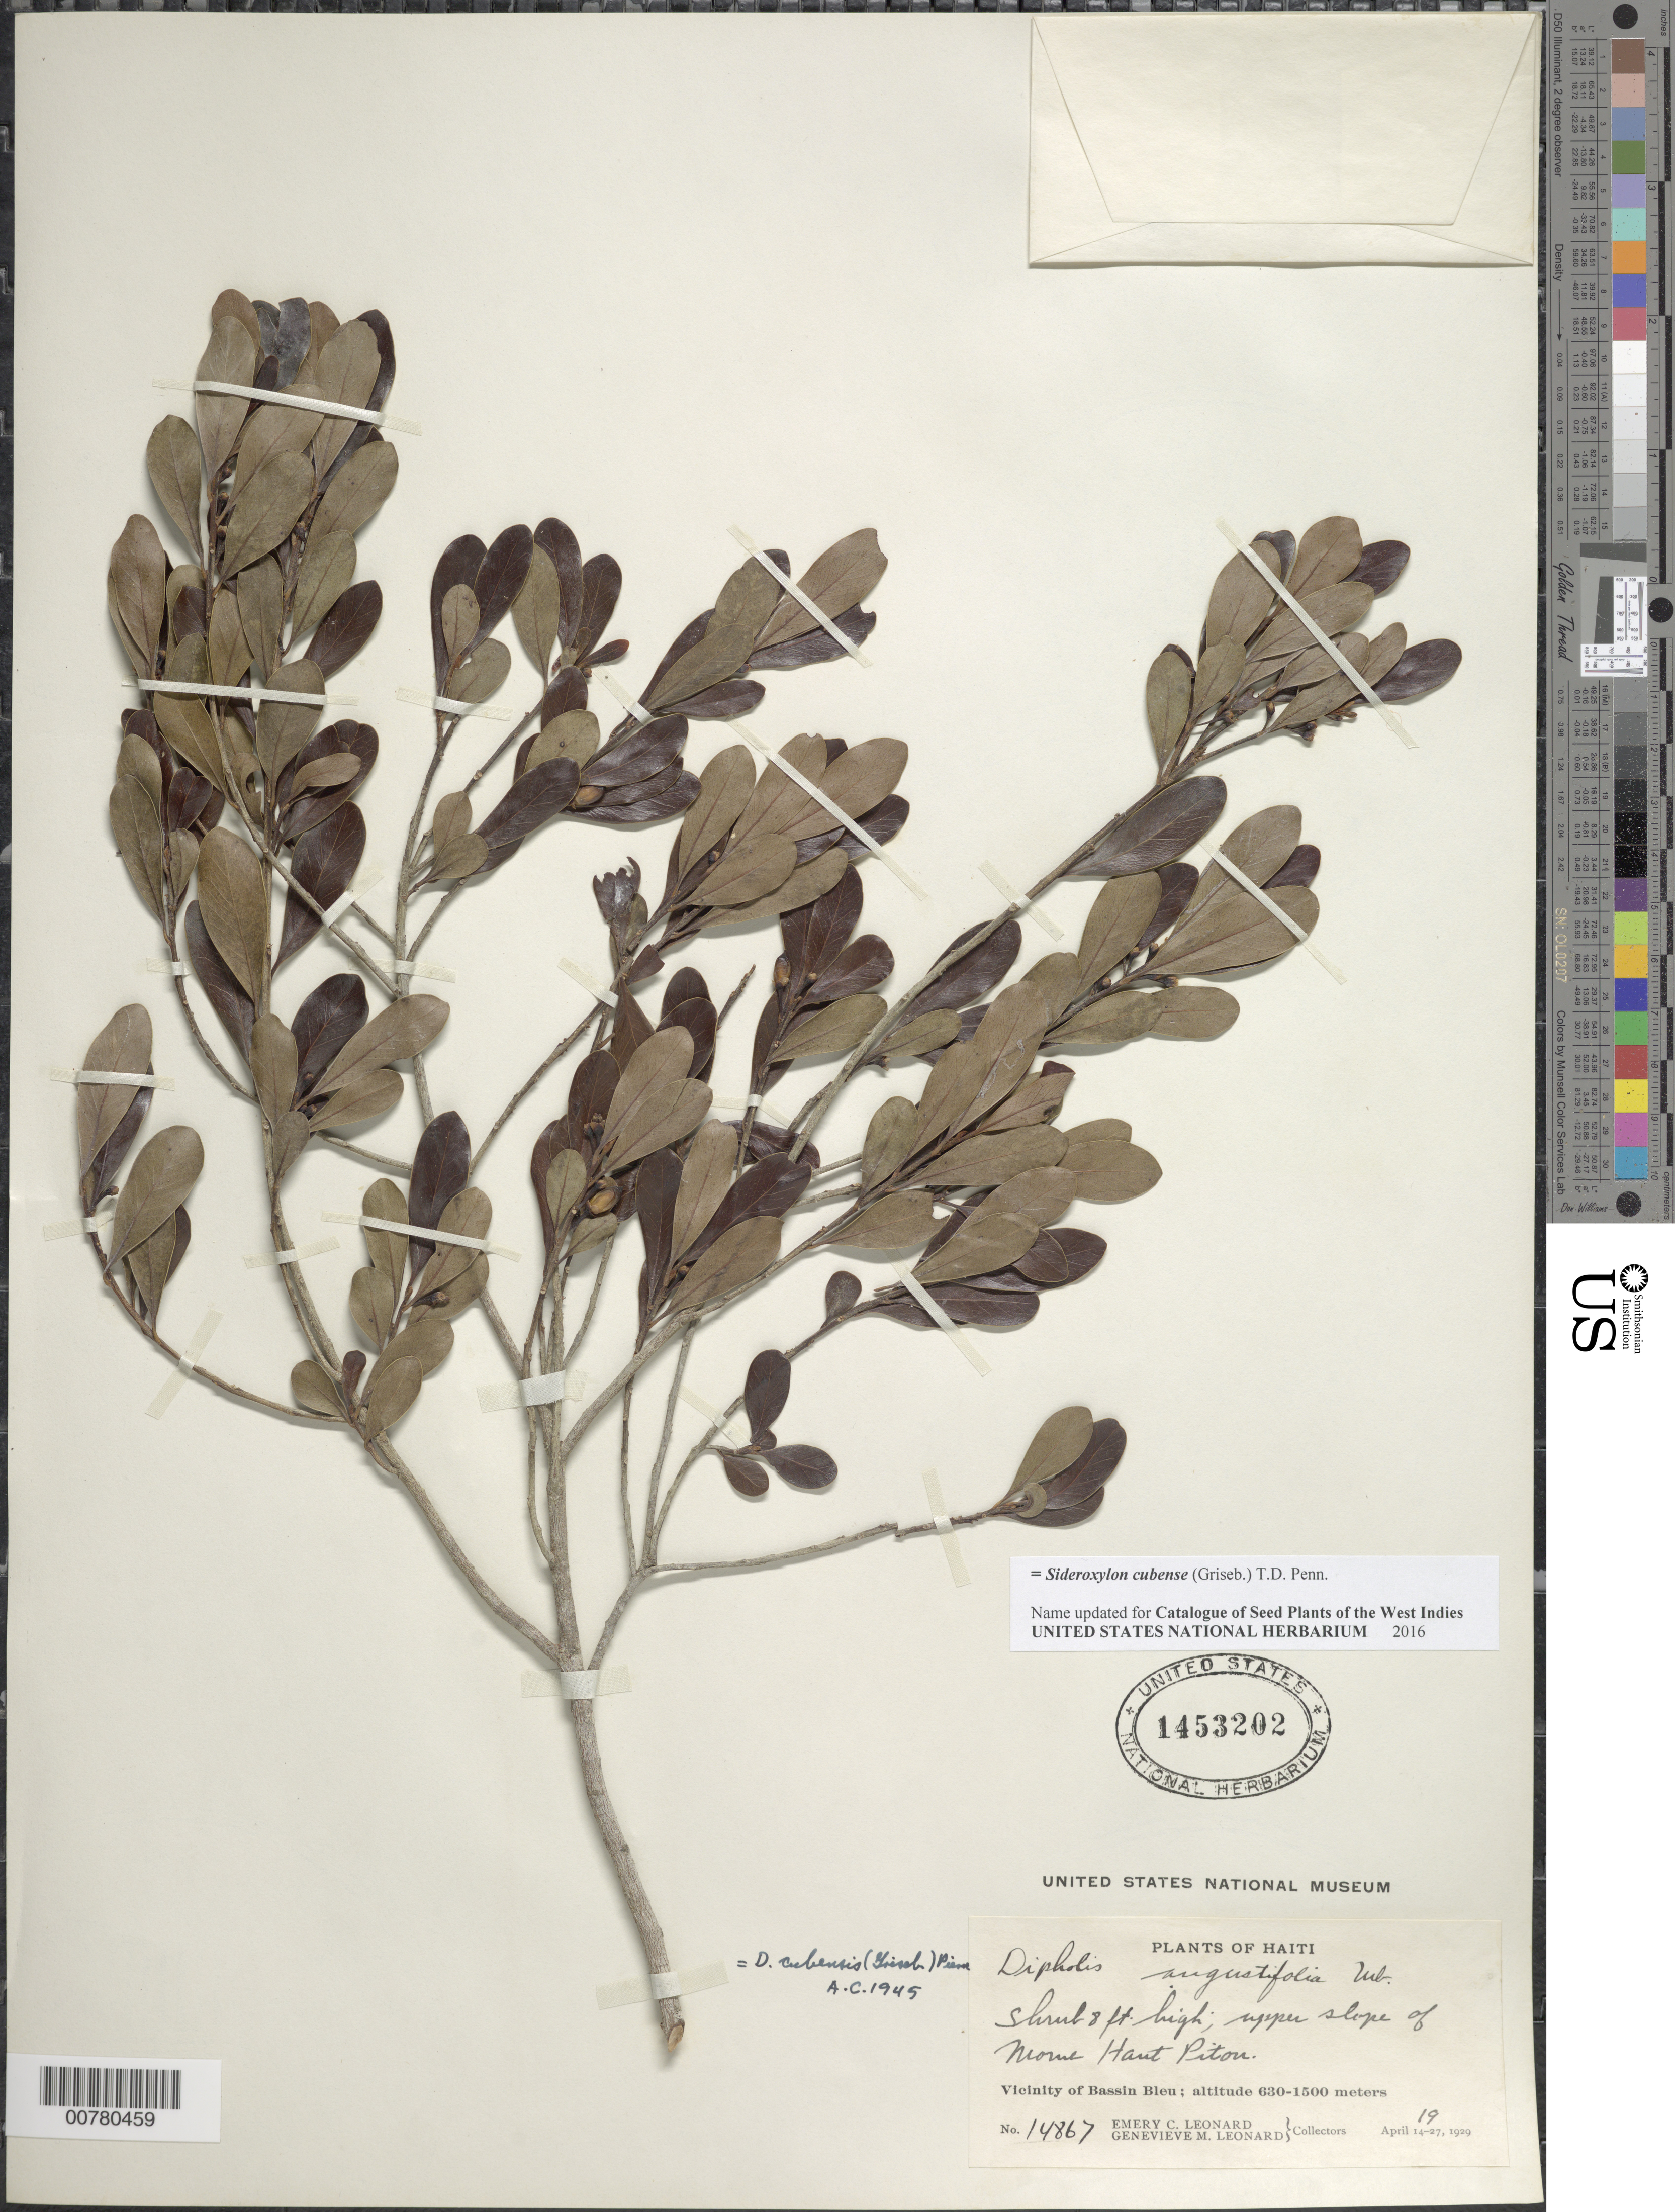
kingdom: Plantae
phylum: Tracheophyta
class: Magnoliopsida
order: Ericales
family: Sapotaceae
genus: Sideroxylon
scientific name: Sideroxylon cubense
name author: (Griseb.) T.D. Penn.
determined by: Cronquist, A. J.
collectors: E. C. Leonard & G. M. Leonard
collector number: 14867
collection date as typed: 19 Apr 1929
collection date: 1929-04-19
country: Haiti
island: Hispaniola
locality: Vicinity of Bassin Bleu, Morne Haut Piton.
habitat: Upper slope.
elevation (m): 630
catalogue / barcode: US 1453202